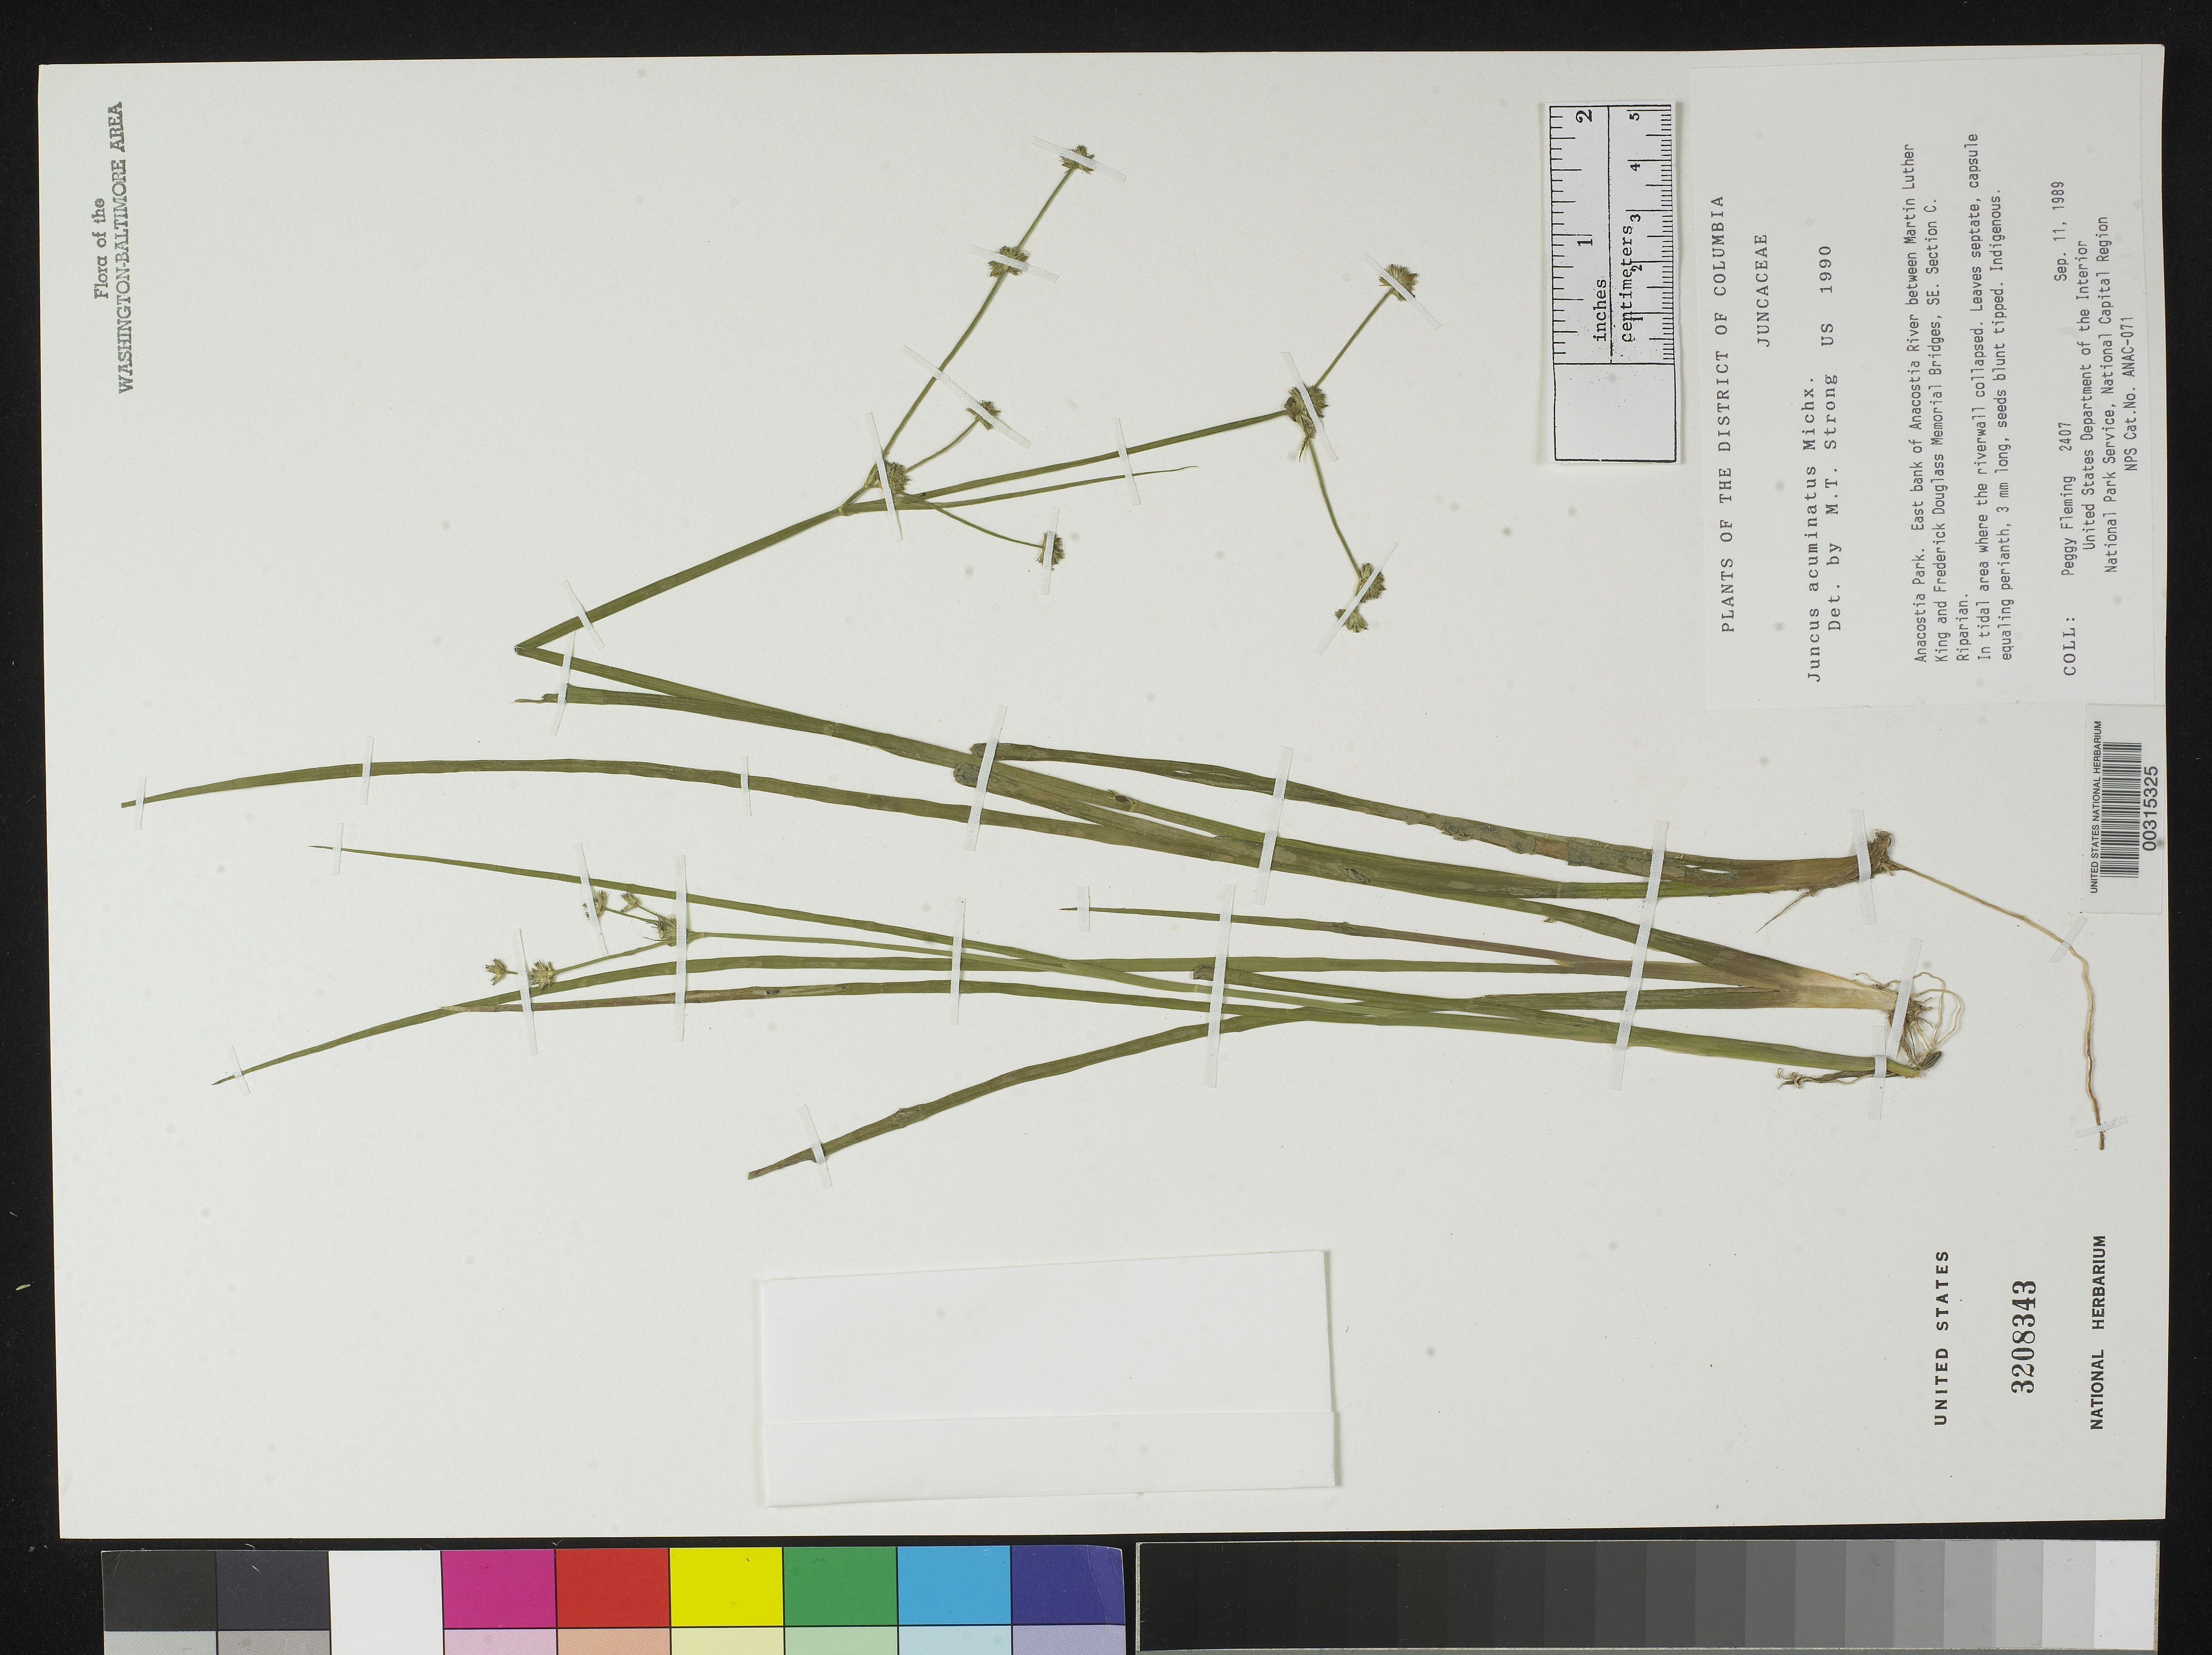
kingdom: Plantae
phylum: Tracheophyta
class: Liliopsida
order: Poales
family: Juncaceae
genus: Juncus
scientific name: Juncus acuminatus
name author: Michx.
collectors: P. Fleming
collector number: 2407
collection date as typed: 11 Sep 1989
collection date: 1989-09-11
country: United States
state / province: District of Columbia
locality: Anacostia Park, E bank of Anacostia River, between Martin Luther King and Frederick Douglass Memorial Bridges, SE Section C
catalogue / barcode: US 3208343